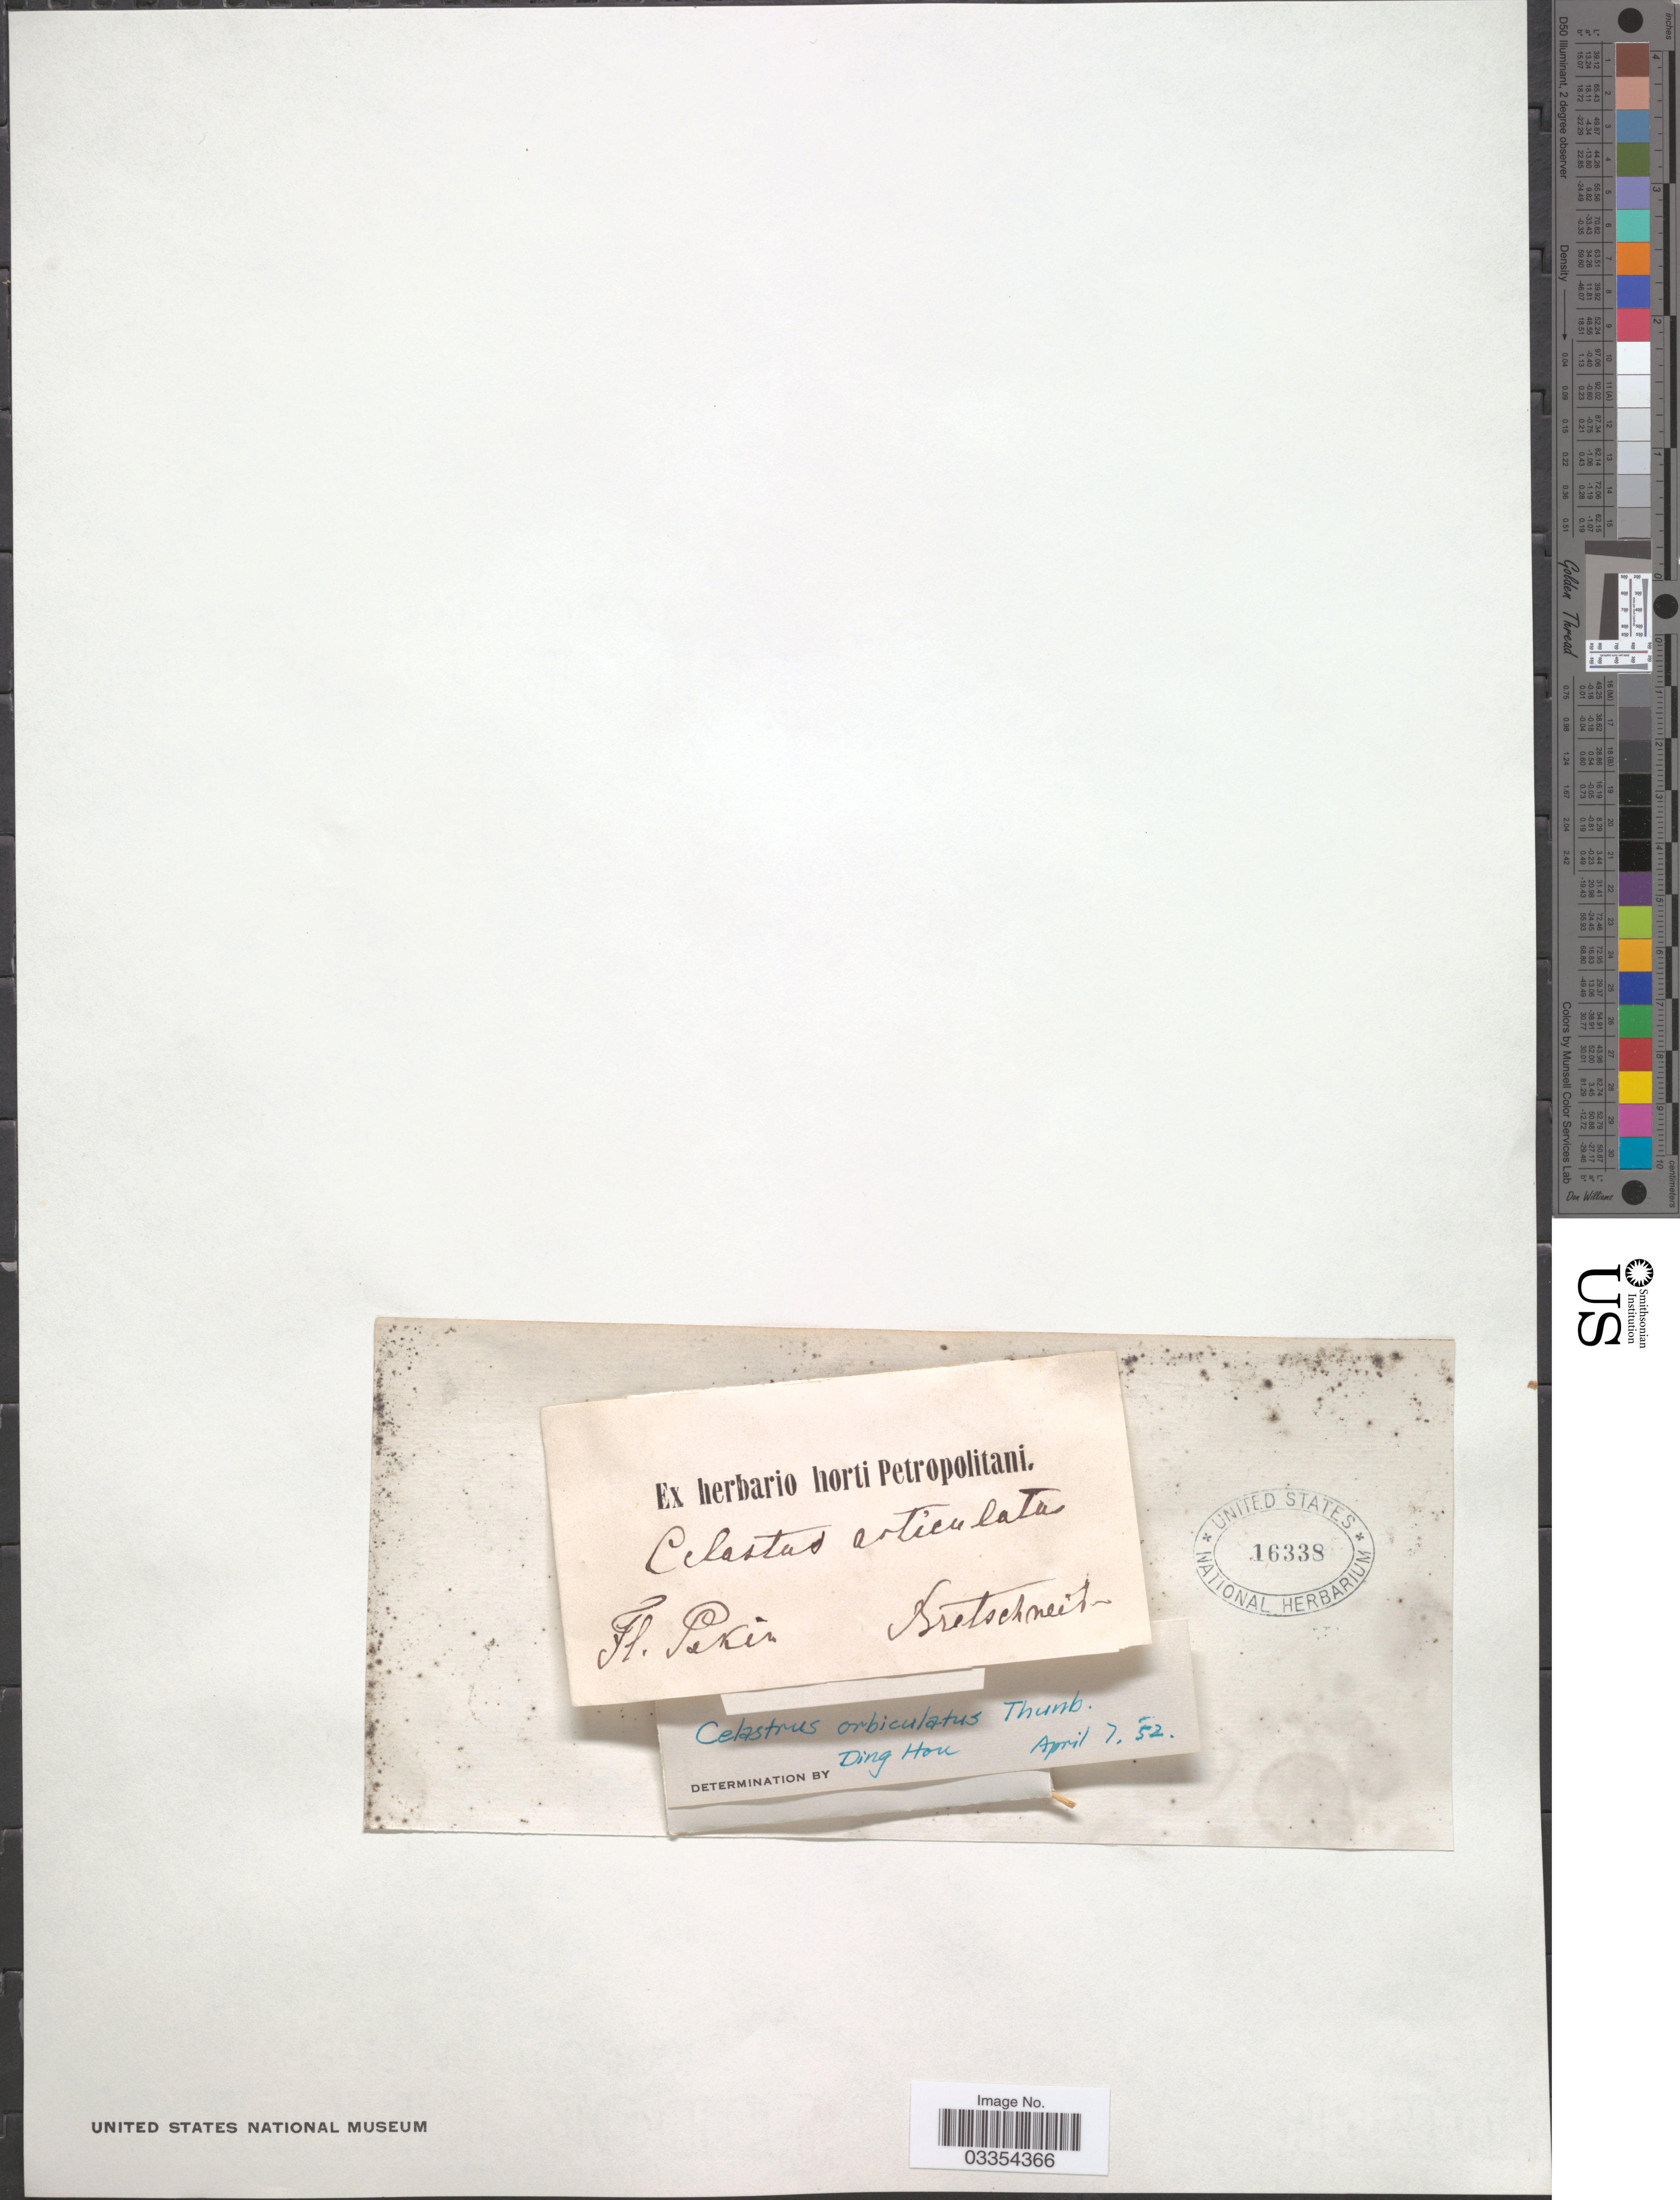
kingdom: Plantae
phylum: Tracheophyta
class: Magnoliopsida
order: Celastrales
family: Celastraceae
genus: Celastrus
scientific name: Celastrus orbiculatus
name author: Thunb.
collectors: Bretschneider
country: China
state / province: Beijing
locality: Pekin.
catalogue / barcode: US 16338